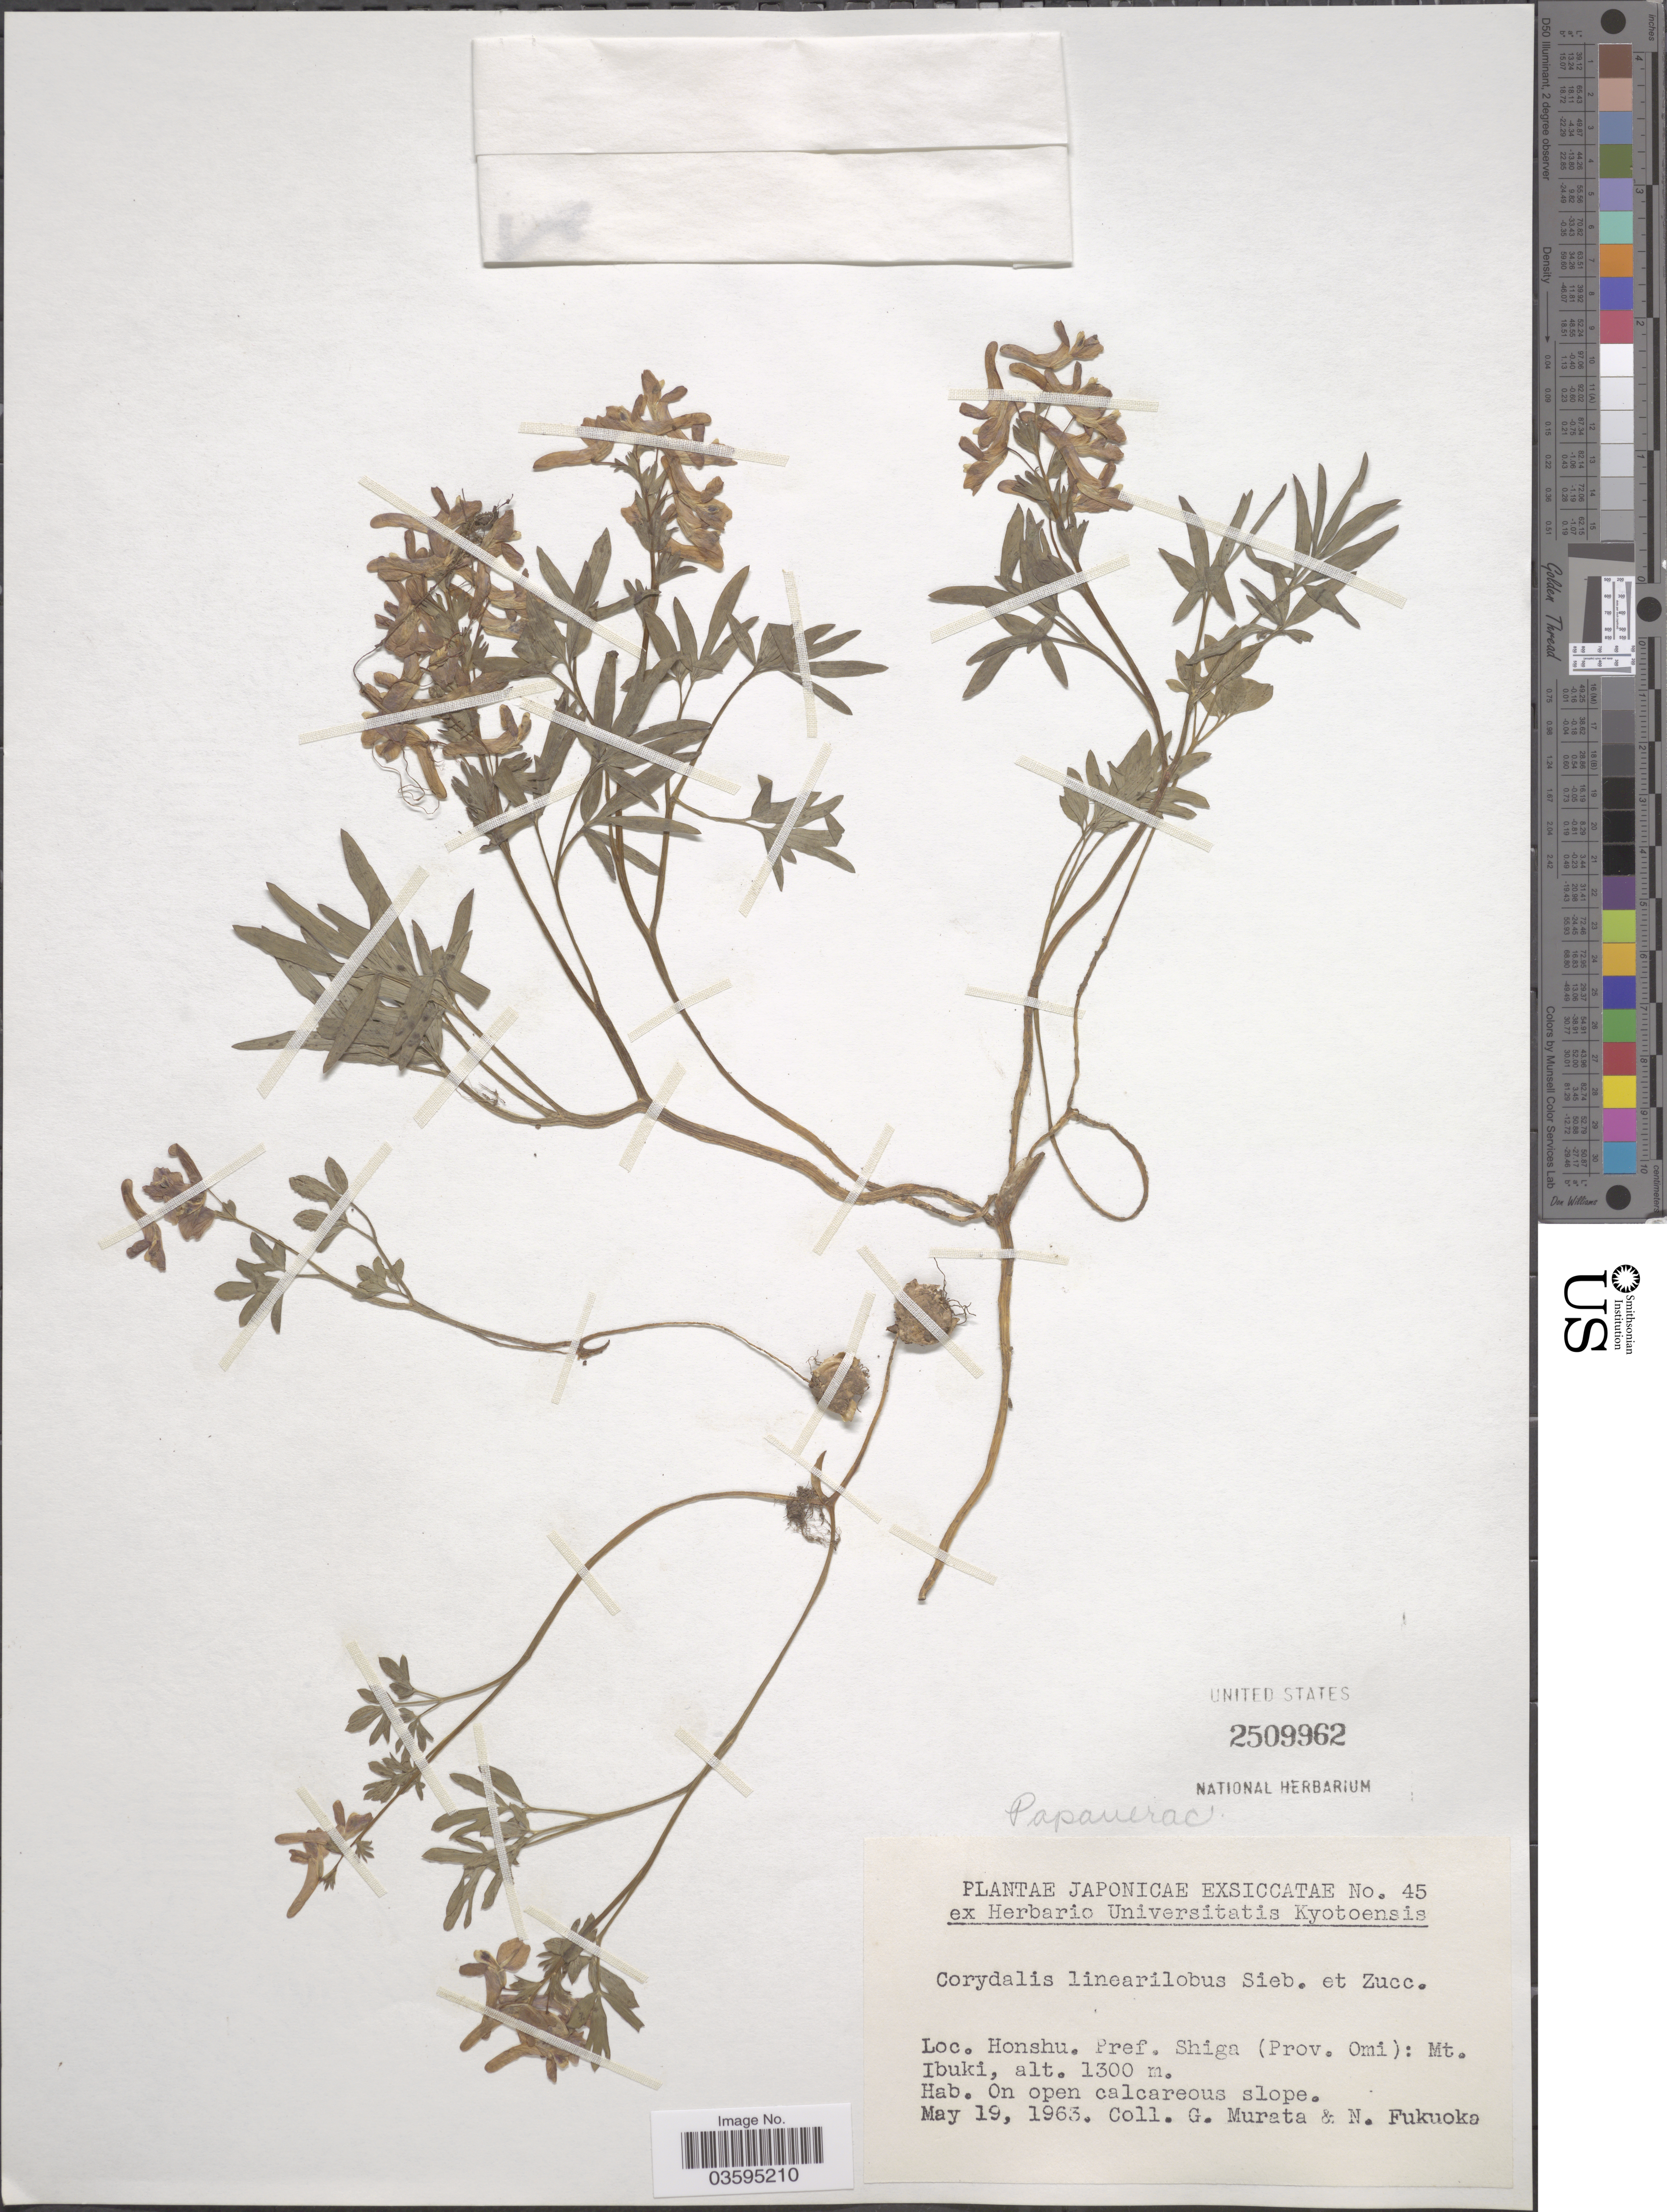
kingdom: Plantae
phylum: Tracheophyta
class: Magnoliopsida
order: Ranunculales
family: Papaveraceae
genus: Corydalis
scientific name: Corydalis lineariloba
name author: Siebold & Zucc.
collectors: G. Murata & N. Fukuoka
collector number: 45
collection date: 1963-05-19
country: Japan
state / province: Siga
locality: Honshu. Pref. Shiga (Prov. Omi): Mt. Ibuki.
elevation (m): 1300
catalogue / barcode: US 2509962